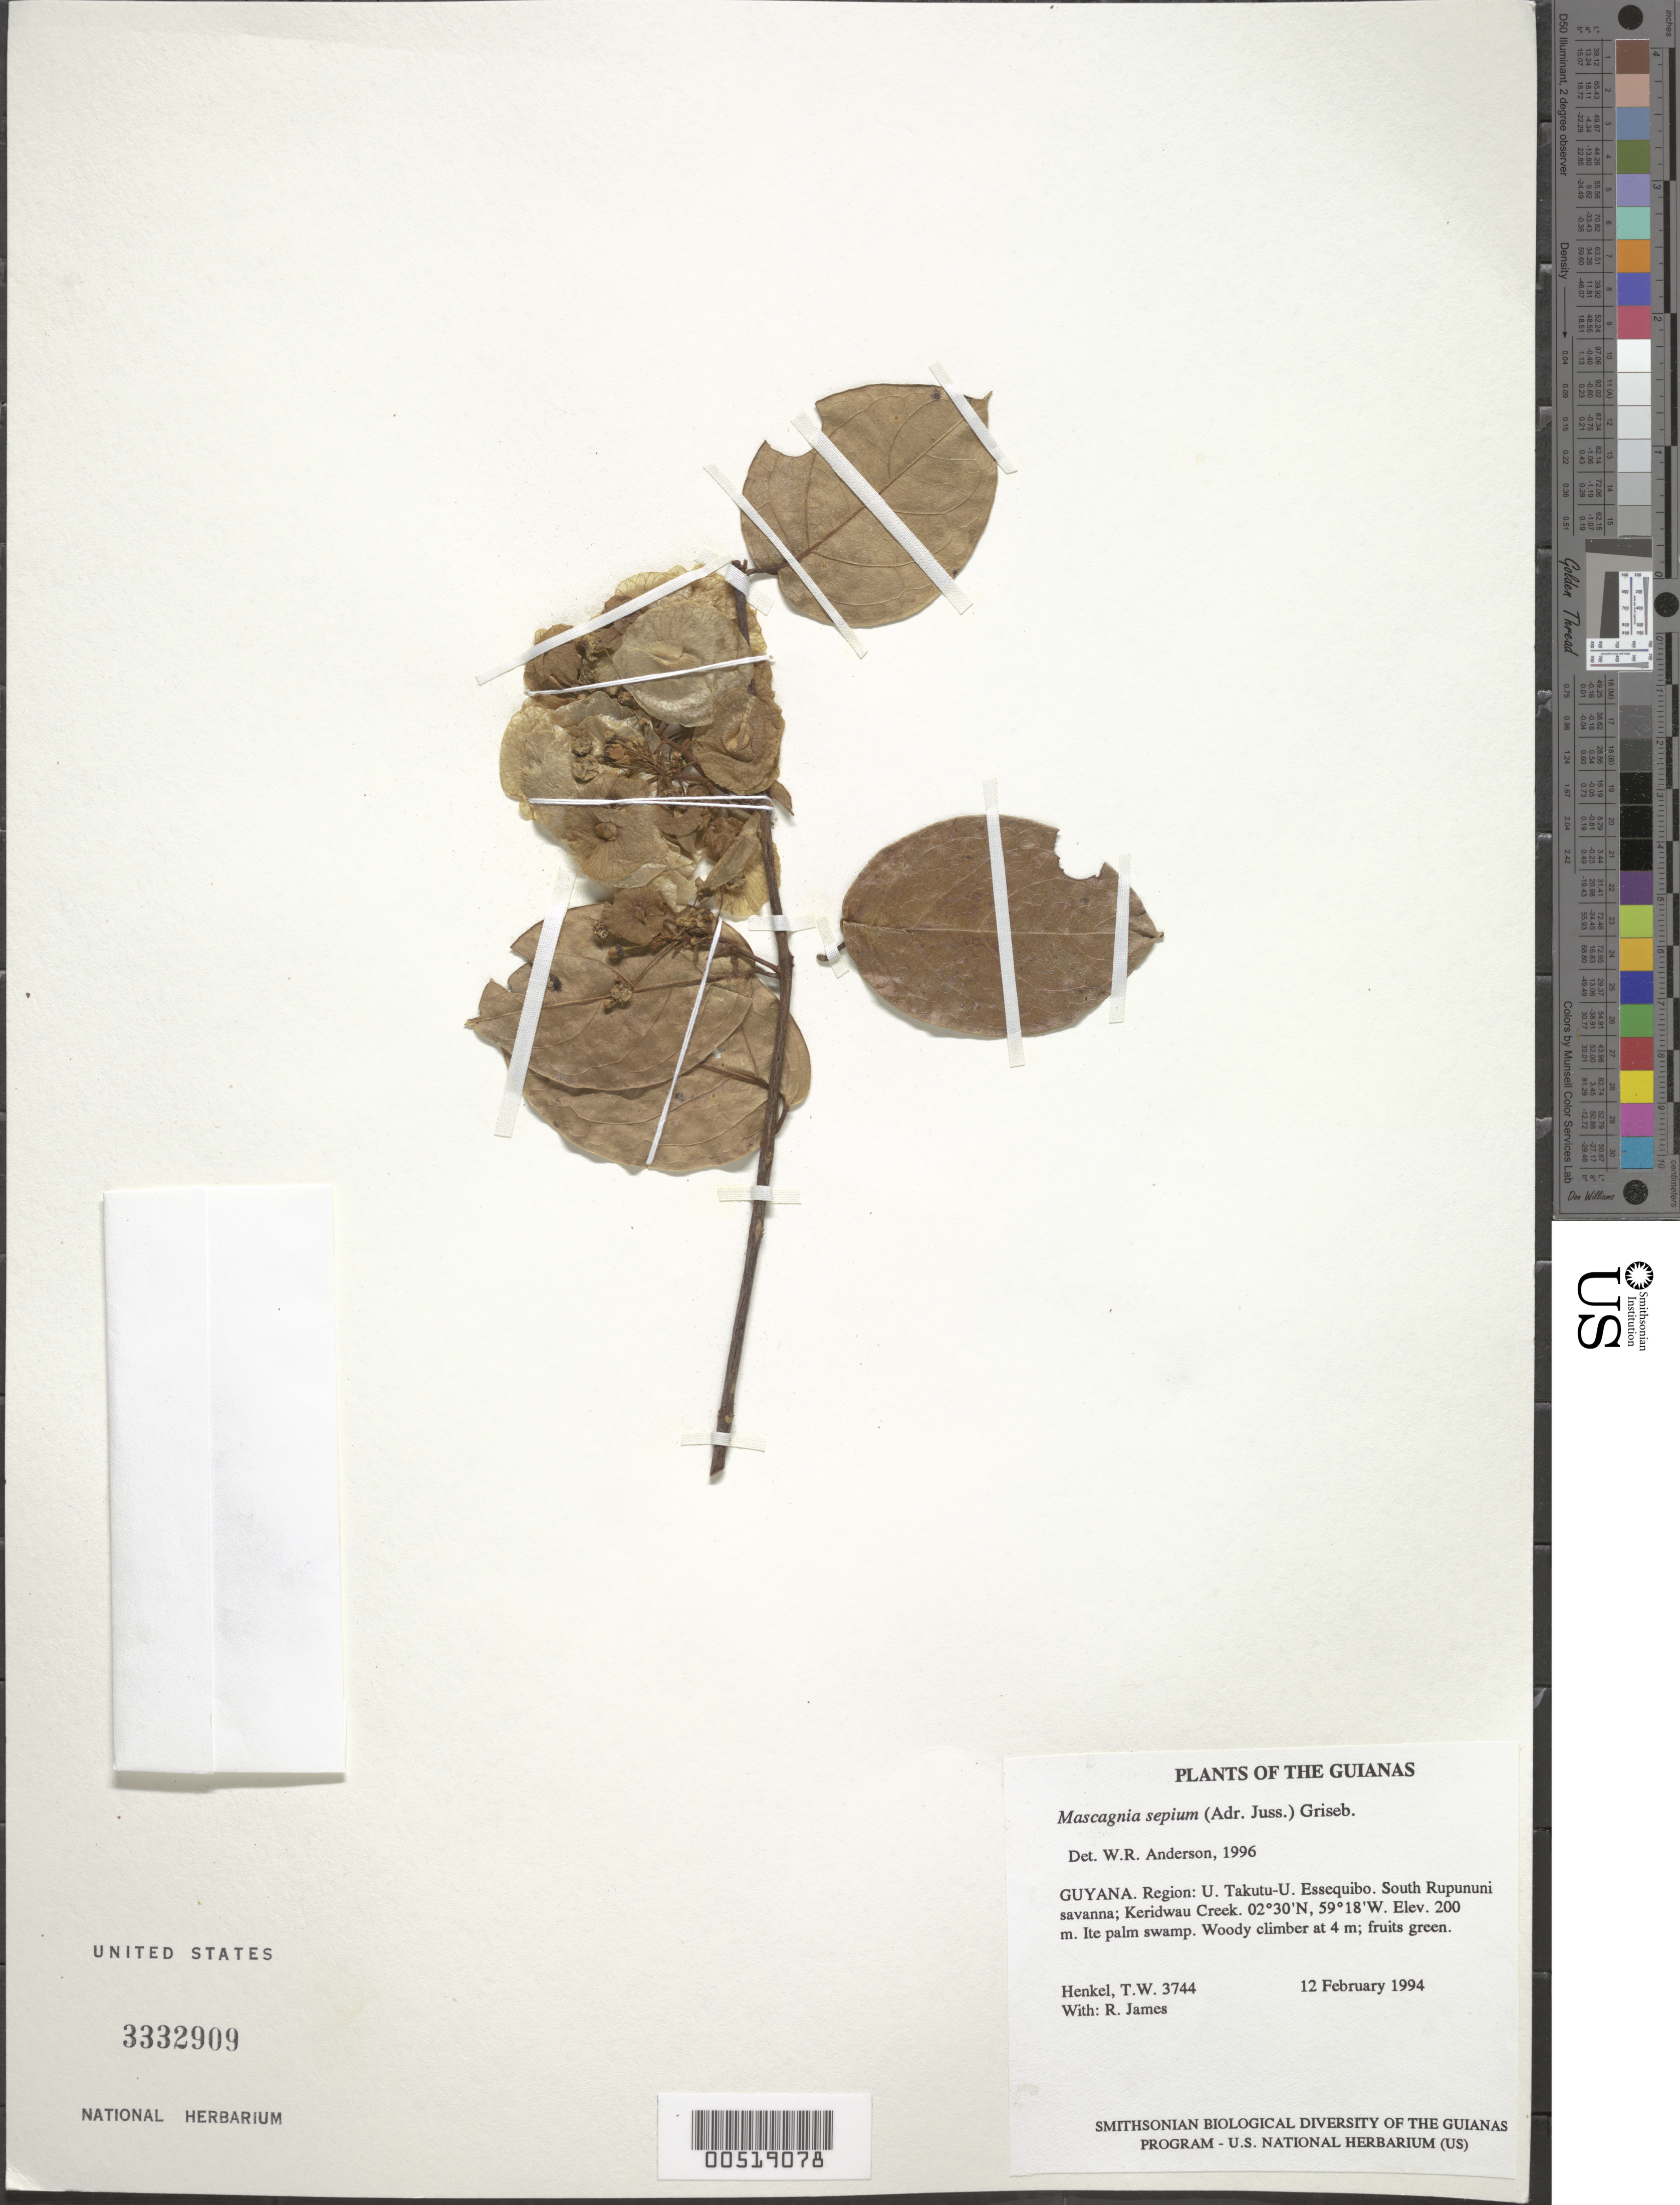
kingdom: Plantae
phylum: Tracheophyta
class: Magnoliopsida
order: Malpighiales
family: Malpighiaceae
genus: Mascagnia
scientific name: Mascagnia sepium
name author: (A. Juss.) Griseb.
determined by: Anderson, W. R., (MICH), University of Michigan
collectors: T. Henkel & R. James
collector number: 3744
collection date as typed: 12 February 1994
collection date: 1994-02-12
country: Guyana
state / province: U. Takutu-U. Essequibo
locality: South Rupununi savanna; Keridwau Creek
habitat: Ite palm swamp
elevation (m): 200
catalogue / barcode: US 3332909